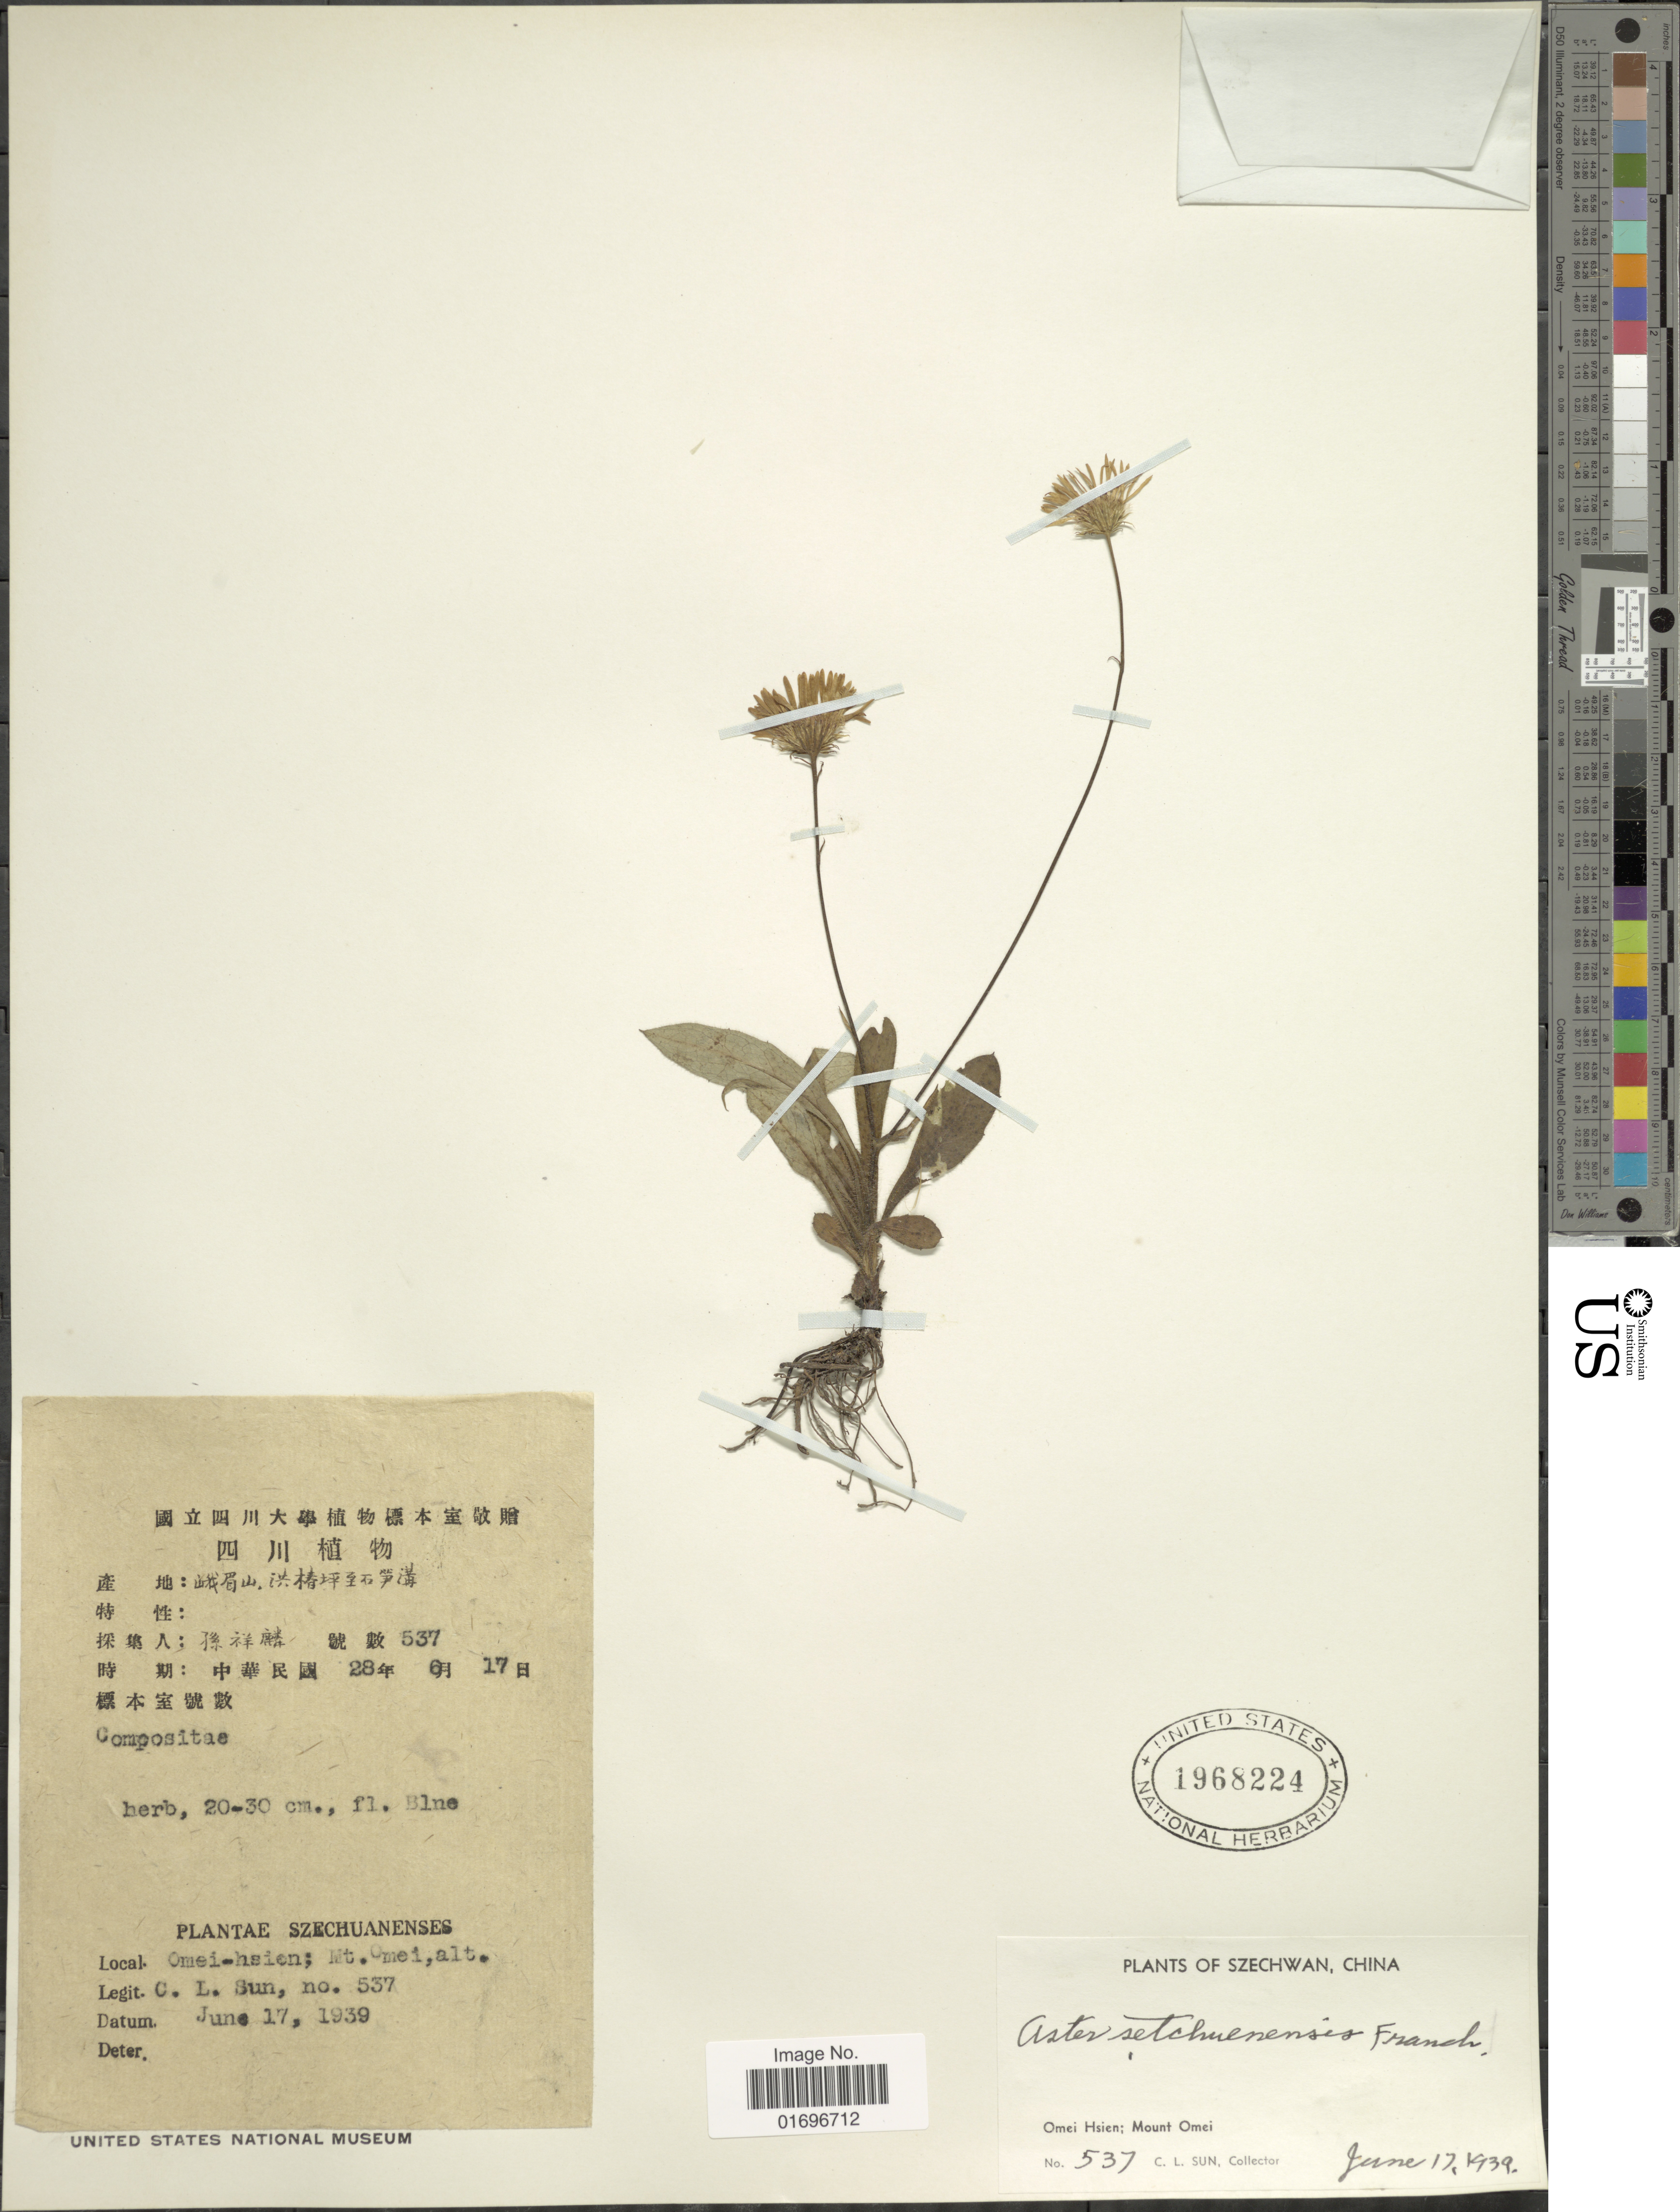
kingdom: Plantae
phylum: Tracheophyta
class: Magnoliopsida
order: Asterales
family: Asteraceae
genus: Aster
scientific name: Aster setchuenensis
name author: Franch.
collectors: C. Sun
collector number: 537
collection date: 1939-06-17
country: China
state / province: Sichuan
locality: Szechwan, China. Omei Hsien: Mount Omei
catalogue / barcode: US 1968224